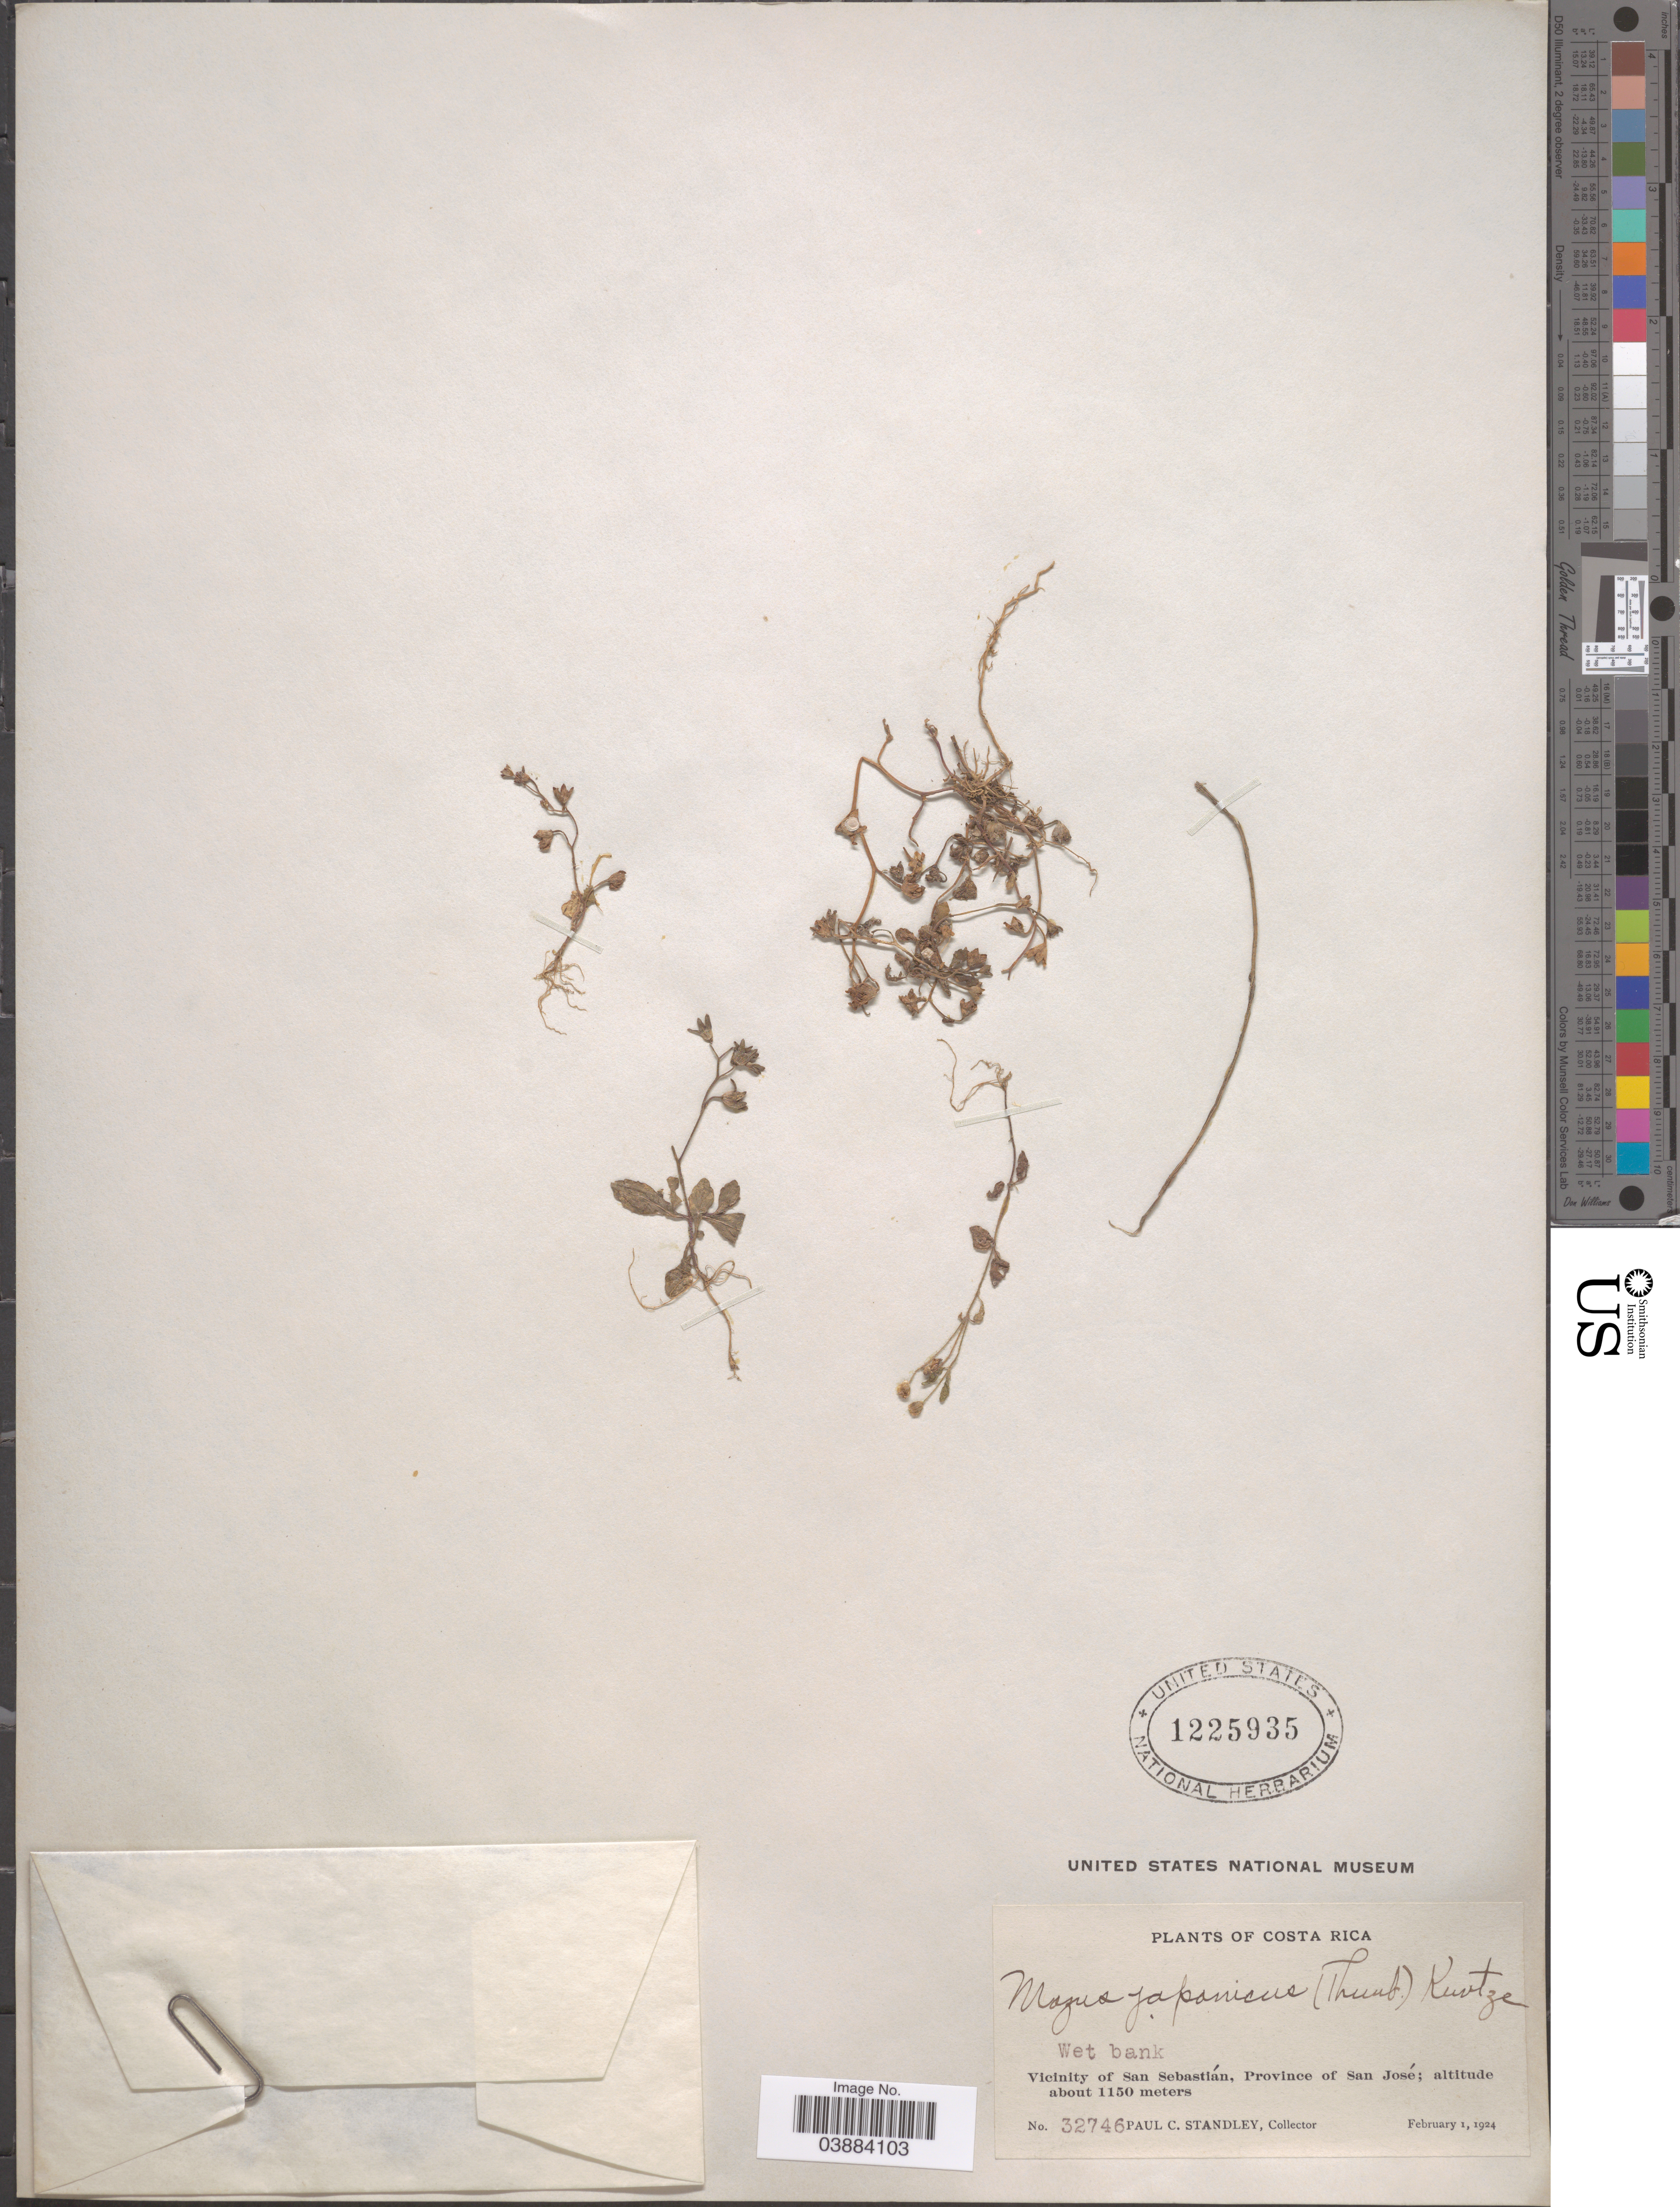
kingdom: Plantae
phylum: Tracheophyta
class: Magnoliopsida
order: Lamiales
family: Mazaceae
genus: Mazus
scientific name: Mazus japonicus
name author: (Thunb.) Kuntze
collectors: P. C. Standley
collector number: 32746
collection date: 1924-02-01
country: Costa Rica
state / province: San José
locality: Vicinity of San Sebastián, Province of San José.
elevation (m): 1150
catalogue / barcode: US 1225935